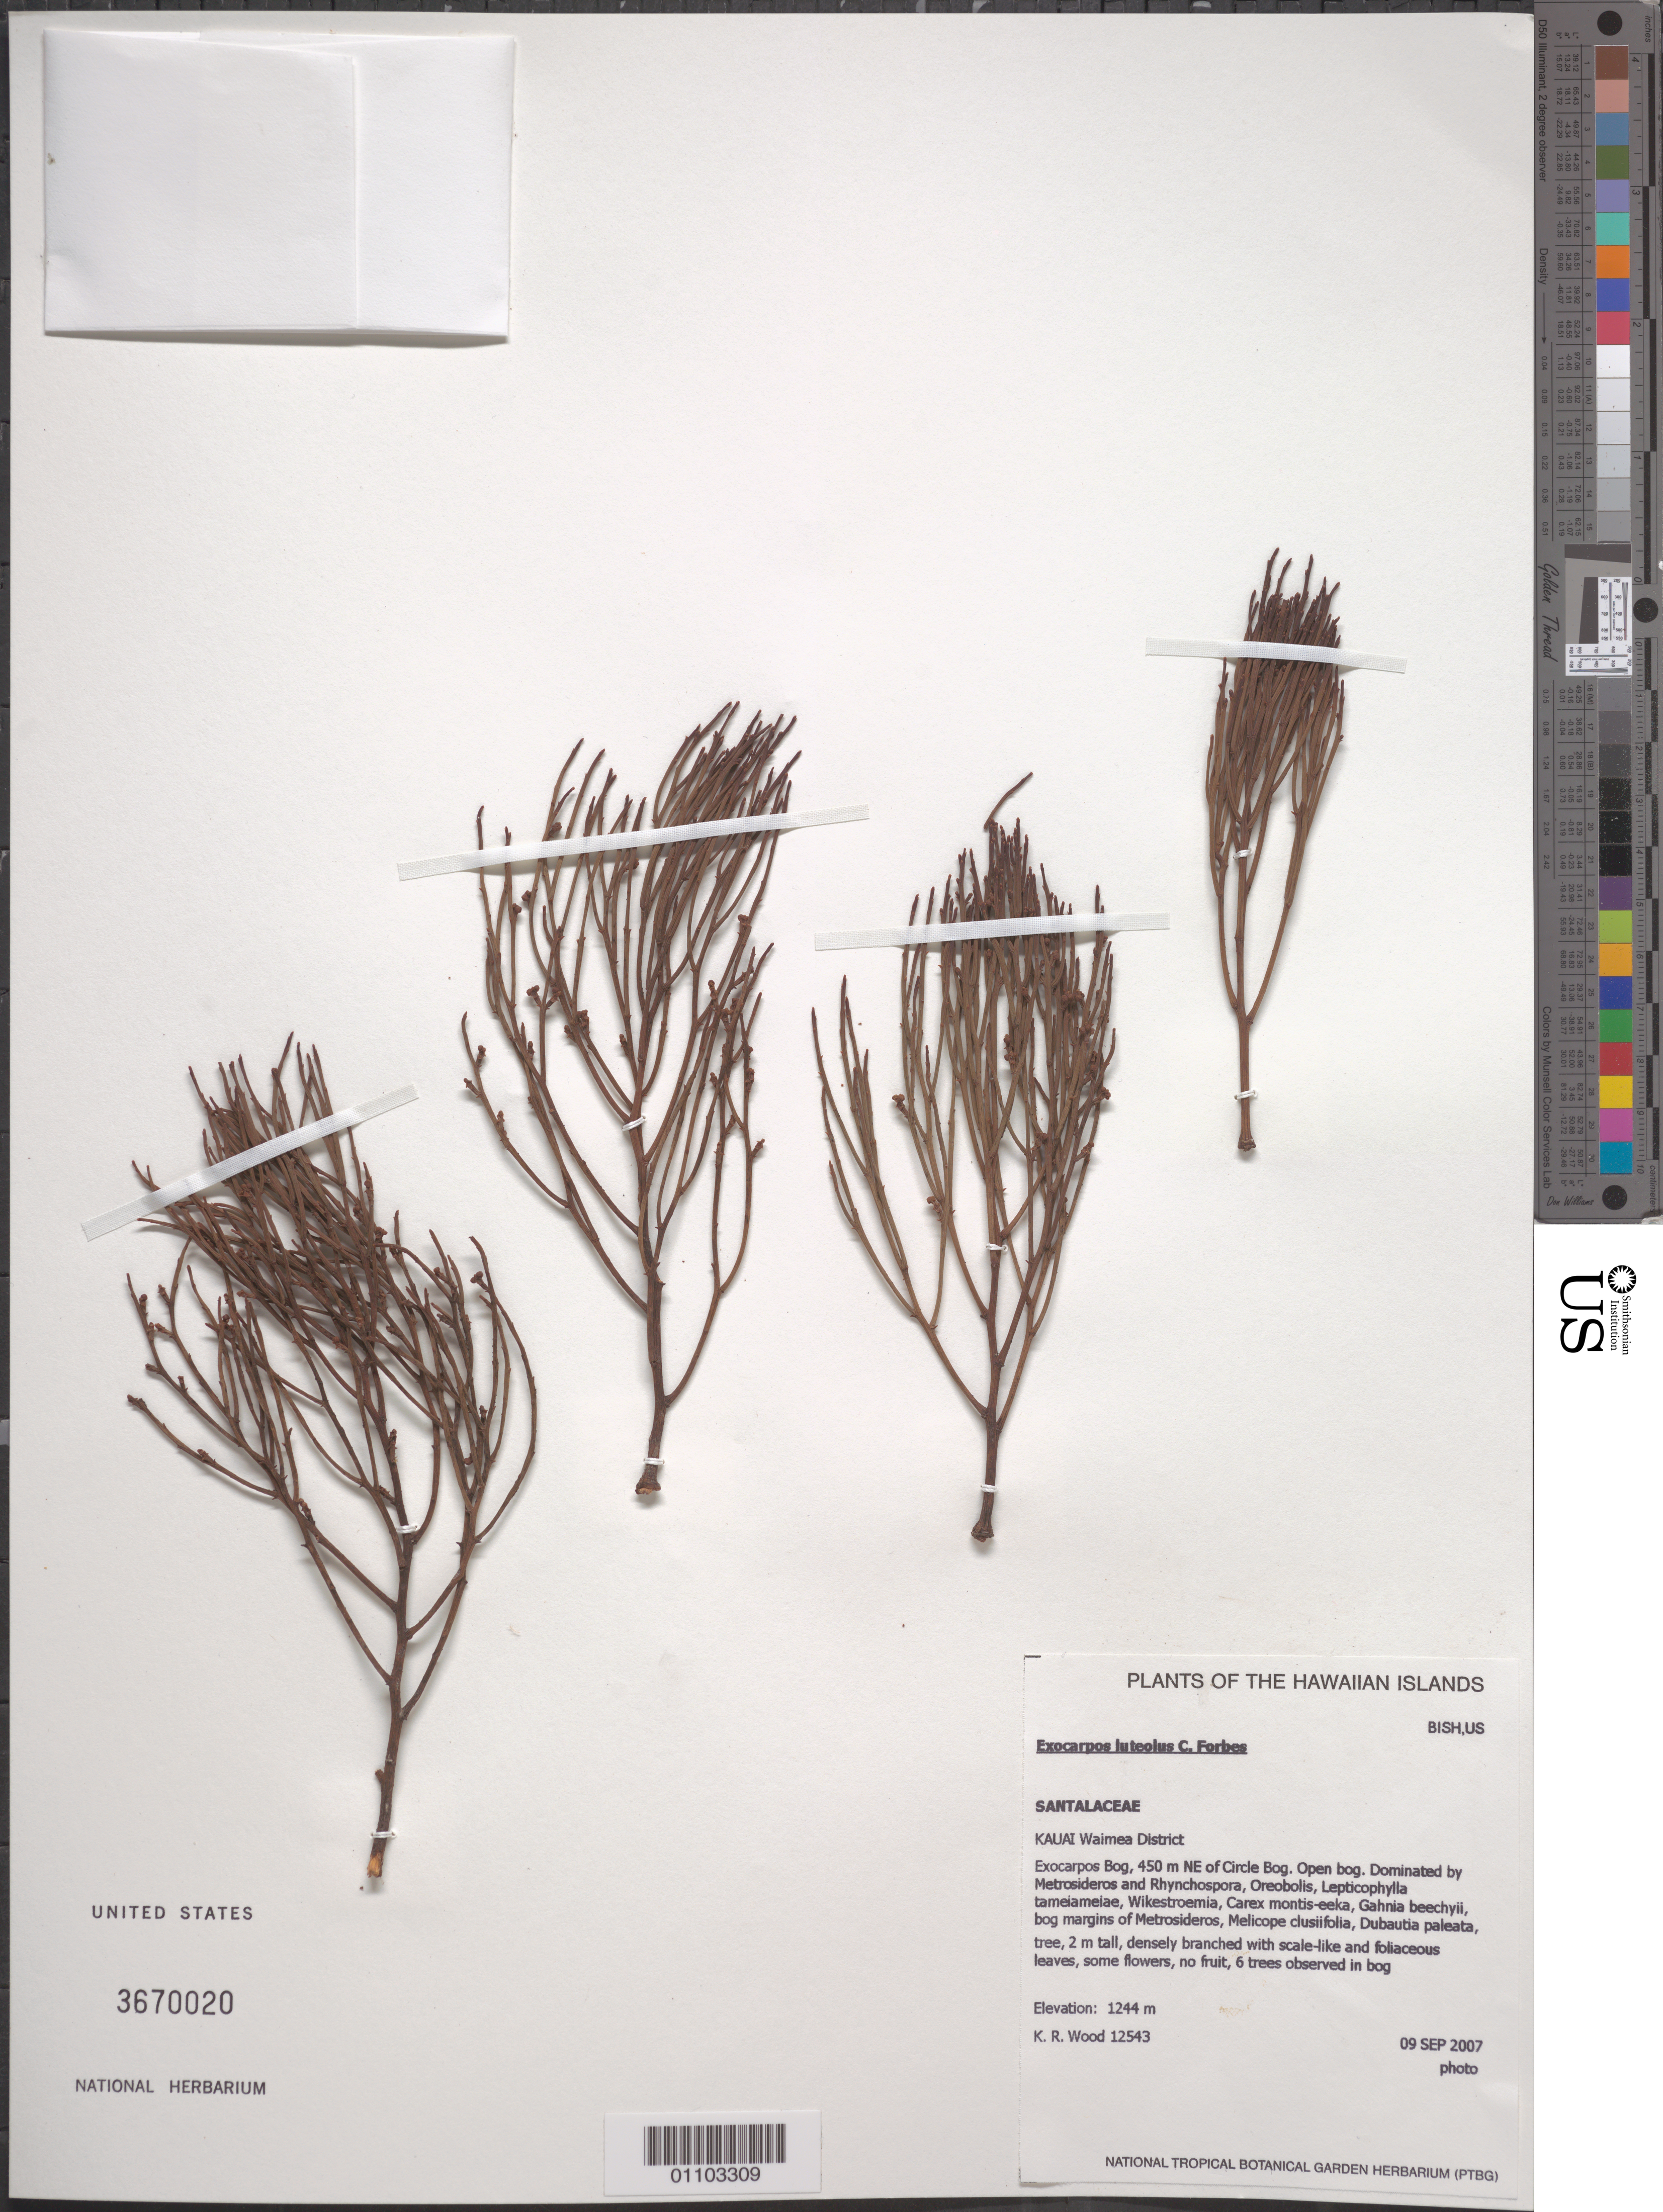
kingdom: Plantae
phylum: Tracheophyta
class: Magnoliopsida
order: Santalales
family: Santalaceae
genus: Exocarpos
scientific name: Exocarpos luteolus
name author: C.N. Forbes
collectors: K. R. Wood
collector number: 12543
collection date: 2007-09-09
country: United States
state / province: Hawaii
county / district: Kauai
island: Kaua'i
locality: Waimea District, 450 m NE of Circle bog.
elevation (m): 1244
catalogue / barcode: US 3670020